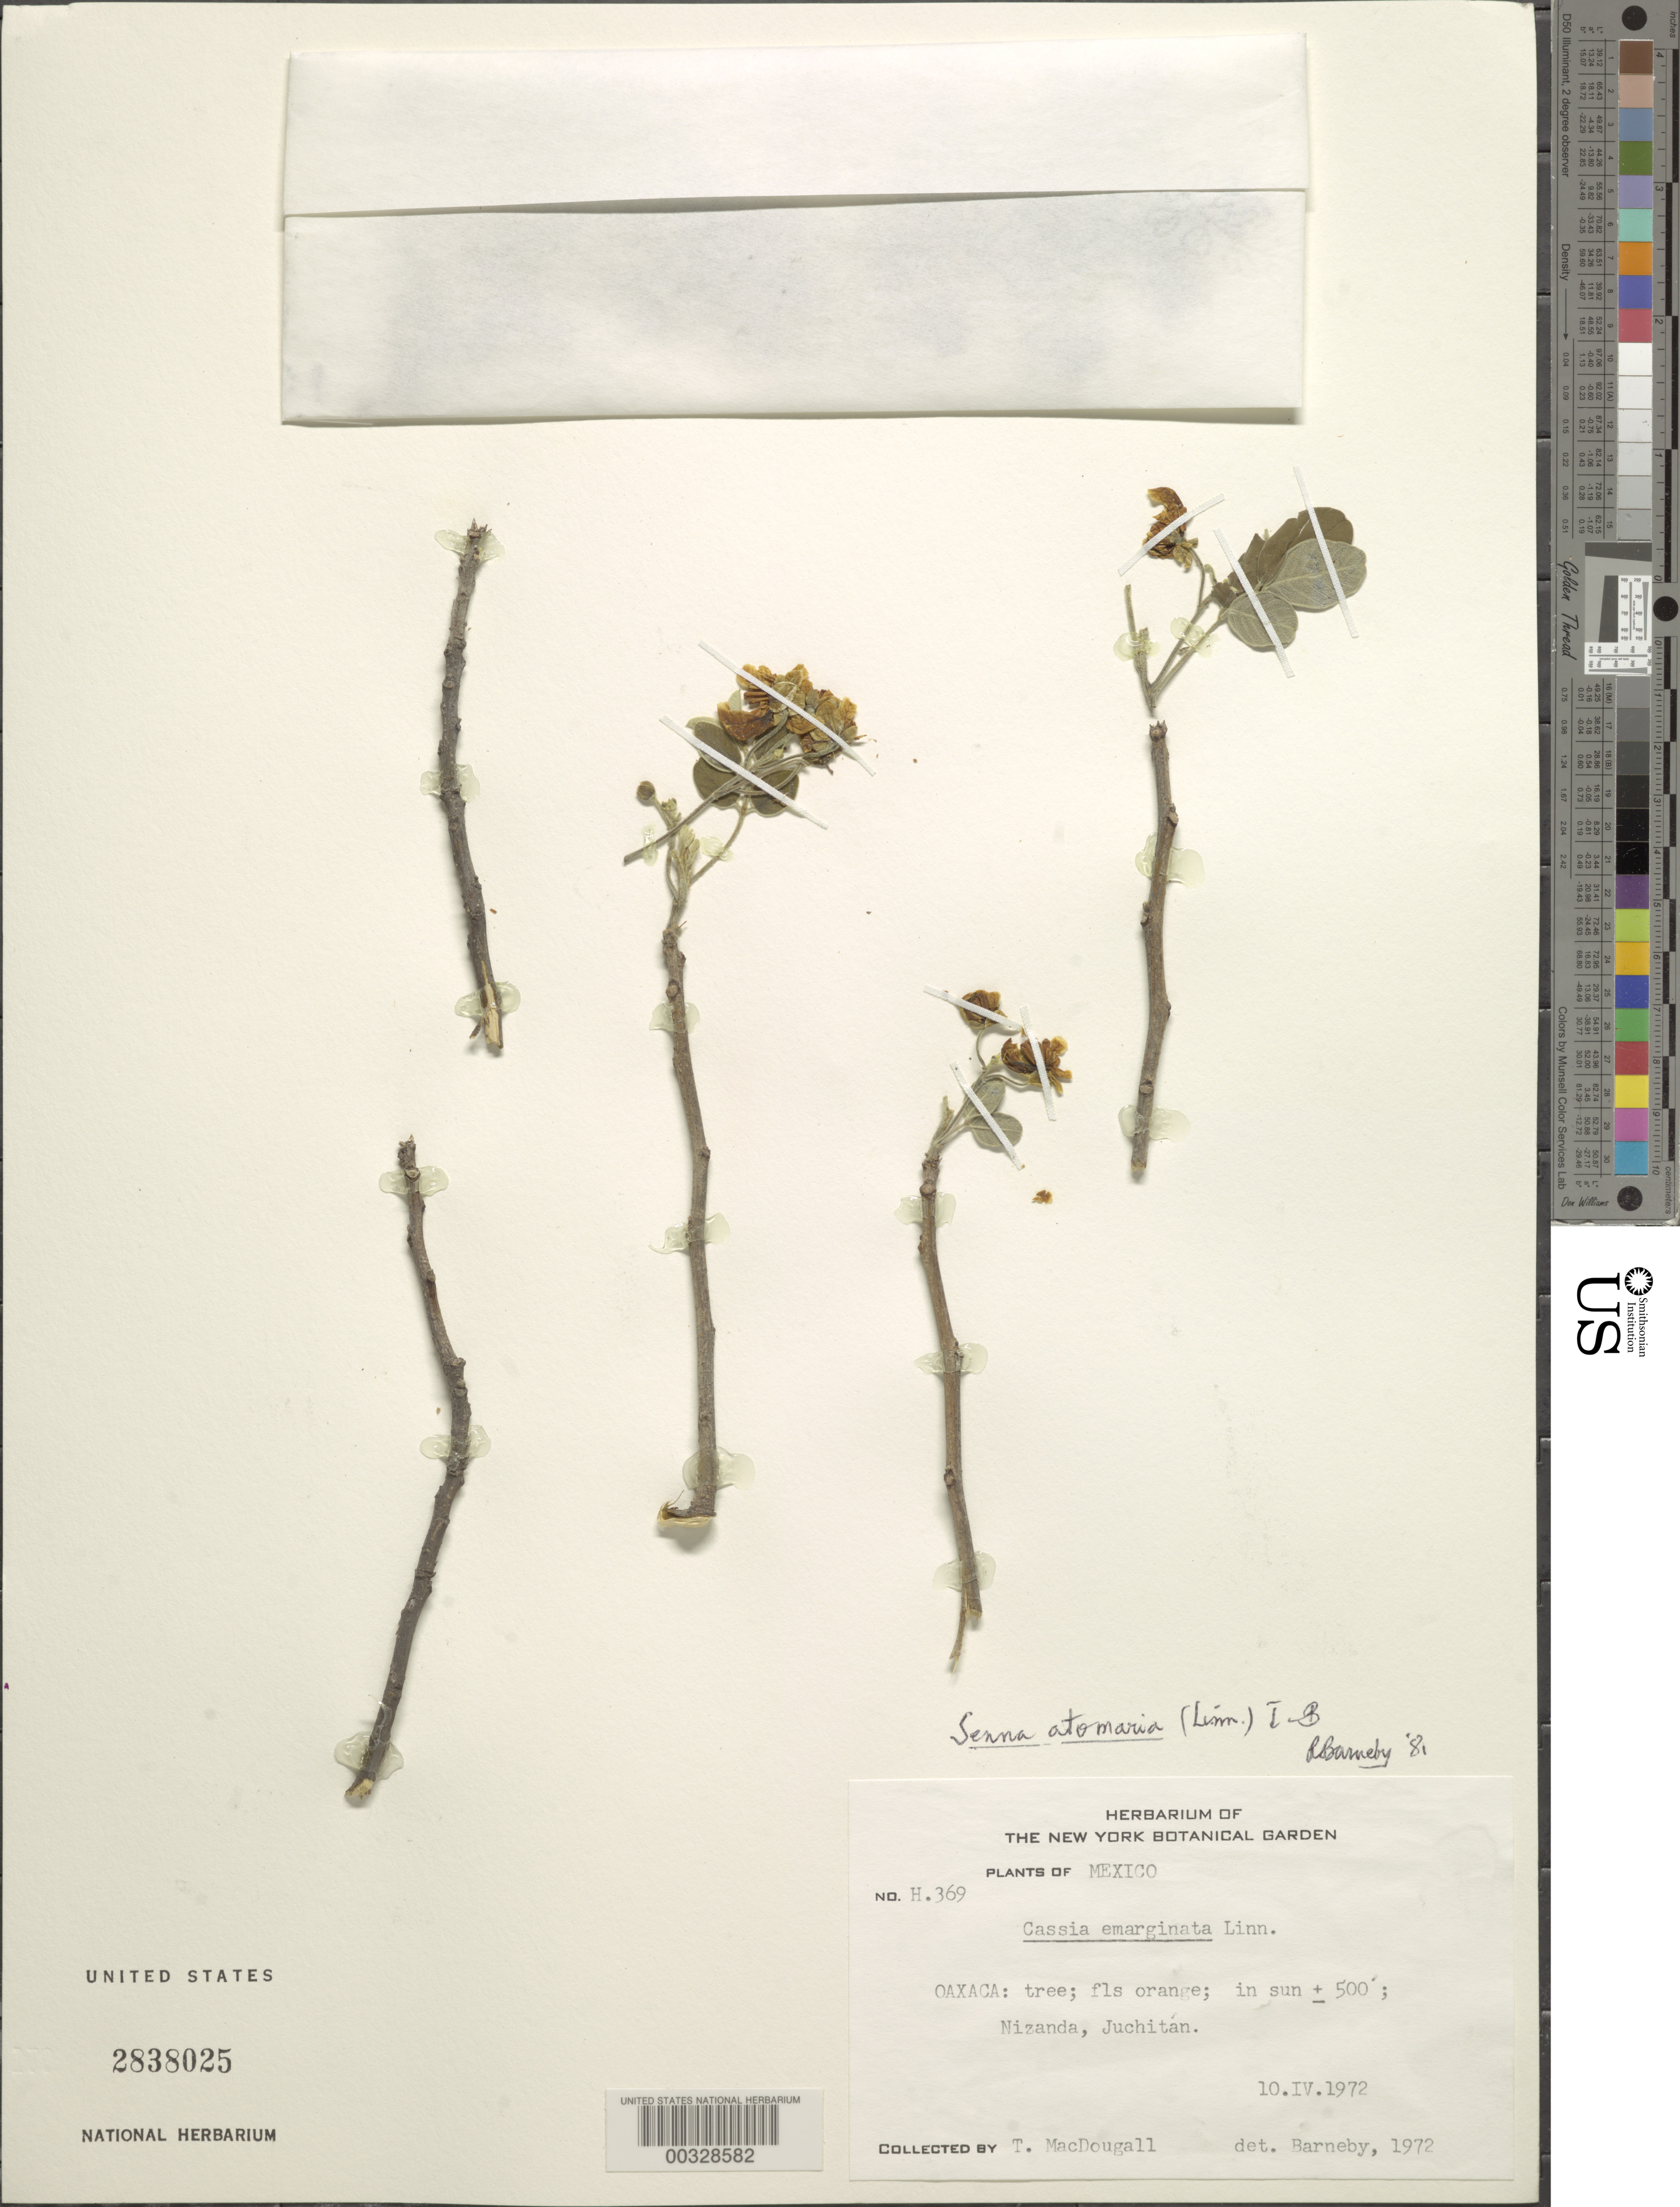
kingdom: Plantae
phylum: Tracheophyta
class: Magnoliopsida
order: Fabales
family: Fabaceae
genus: Senna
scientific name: Senna emarginata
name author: L.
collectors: T. Macdougall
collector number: H.369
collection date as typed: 10 Apr 1972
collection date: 1972-04-10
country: Mexico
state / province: Oaxaca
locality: Nizanda, Juchitan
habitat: In sun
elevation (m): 152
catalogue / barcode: US 2838025